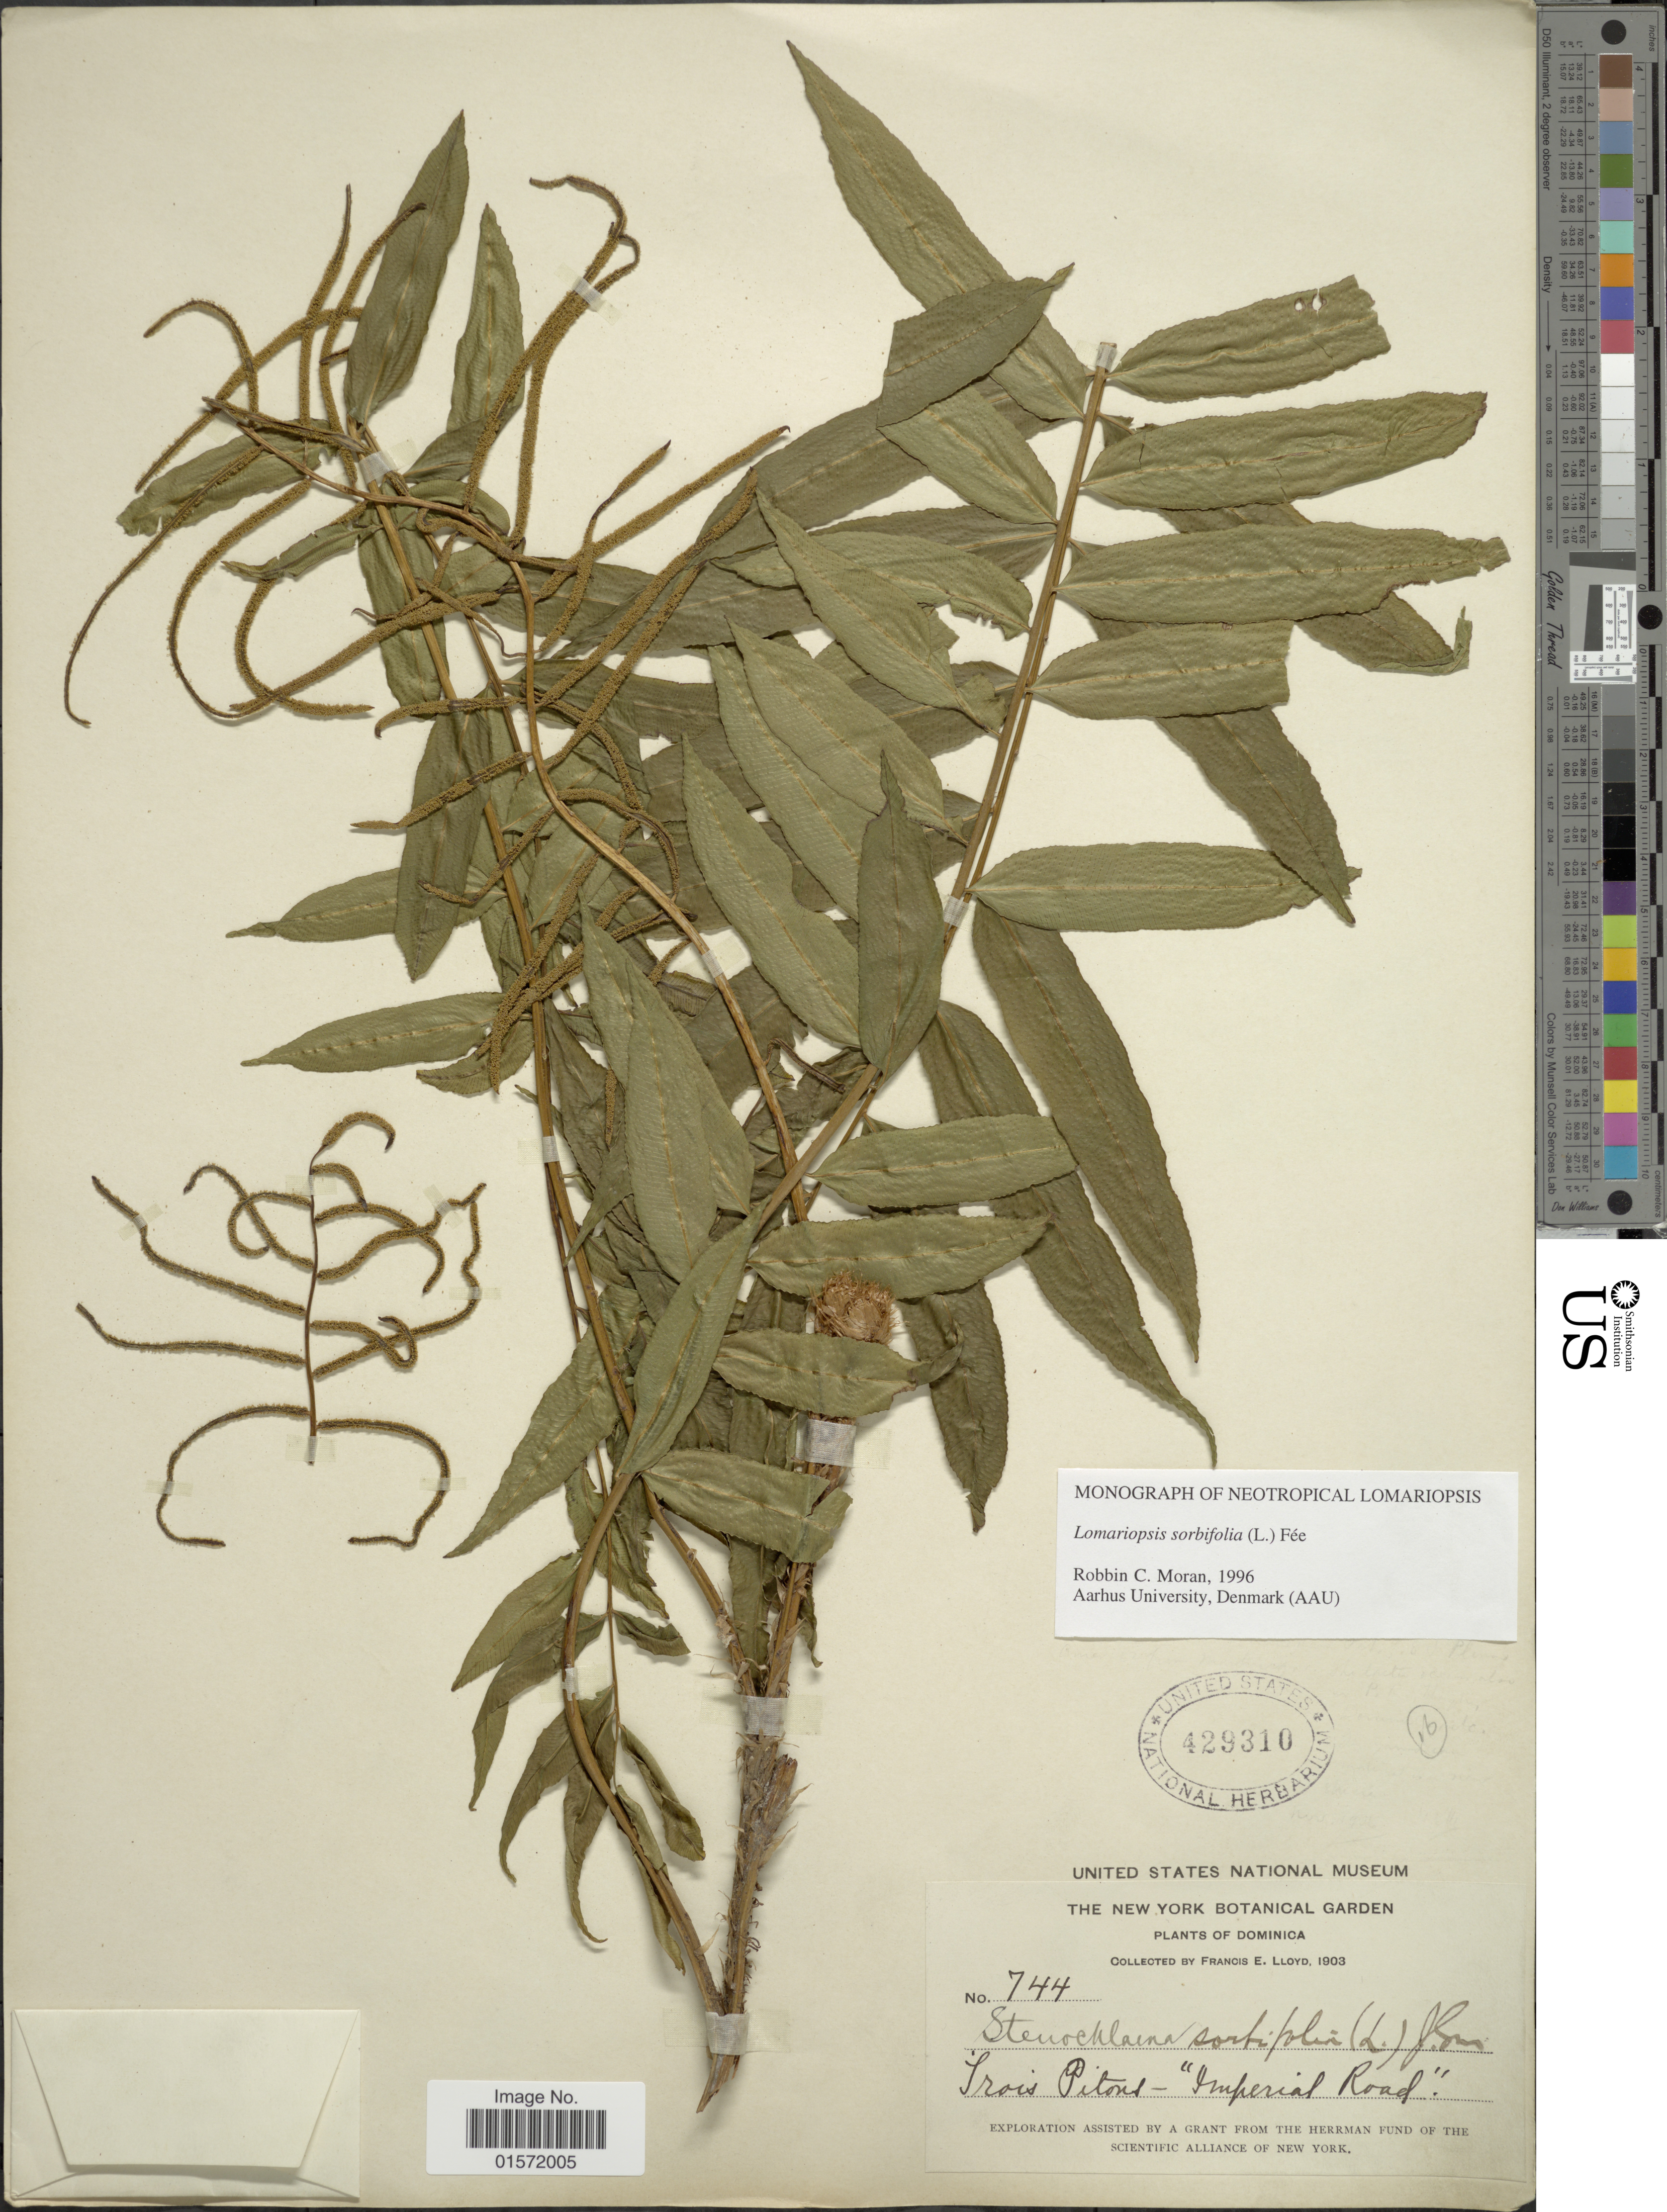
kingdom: Plantae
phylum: Tracheophyta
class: Polypodiopsida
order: Polypodiales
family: Lomariopsidaceae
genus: Lomariopsis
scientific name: Lomariopsis sorbifolia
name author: (L.) Fée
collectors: Lloyd, C. E.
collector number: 744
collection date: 1903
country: Dominica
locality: Trois Pitons - "Imperial Road"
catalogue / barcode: US 429310